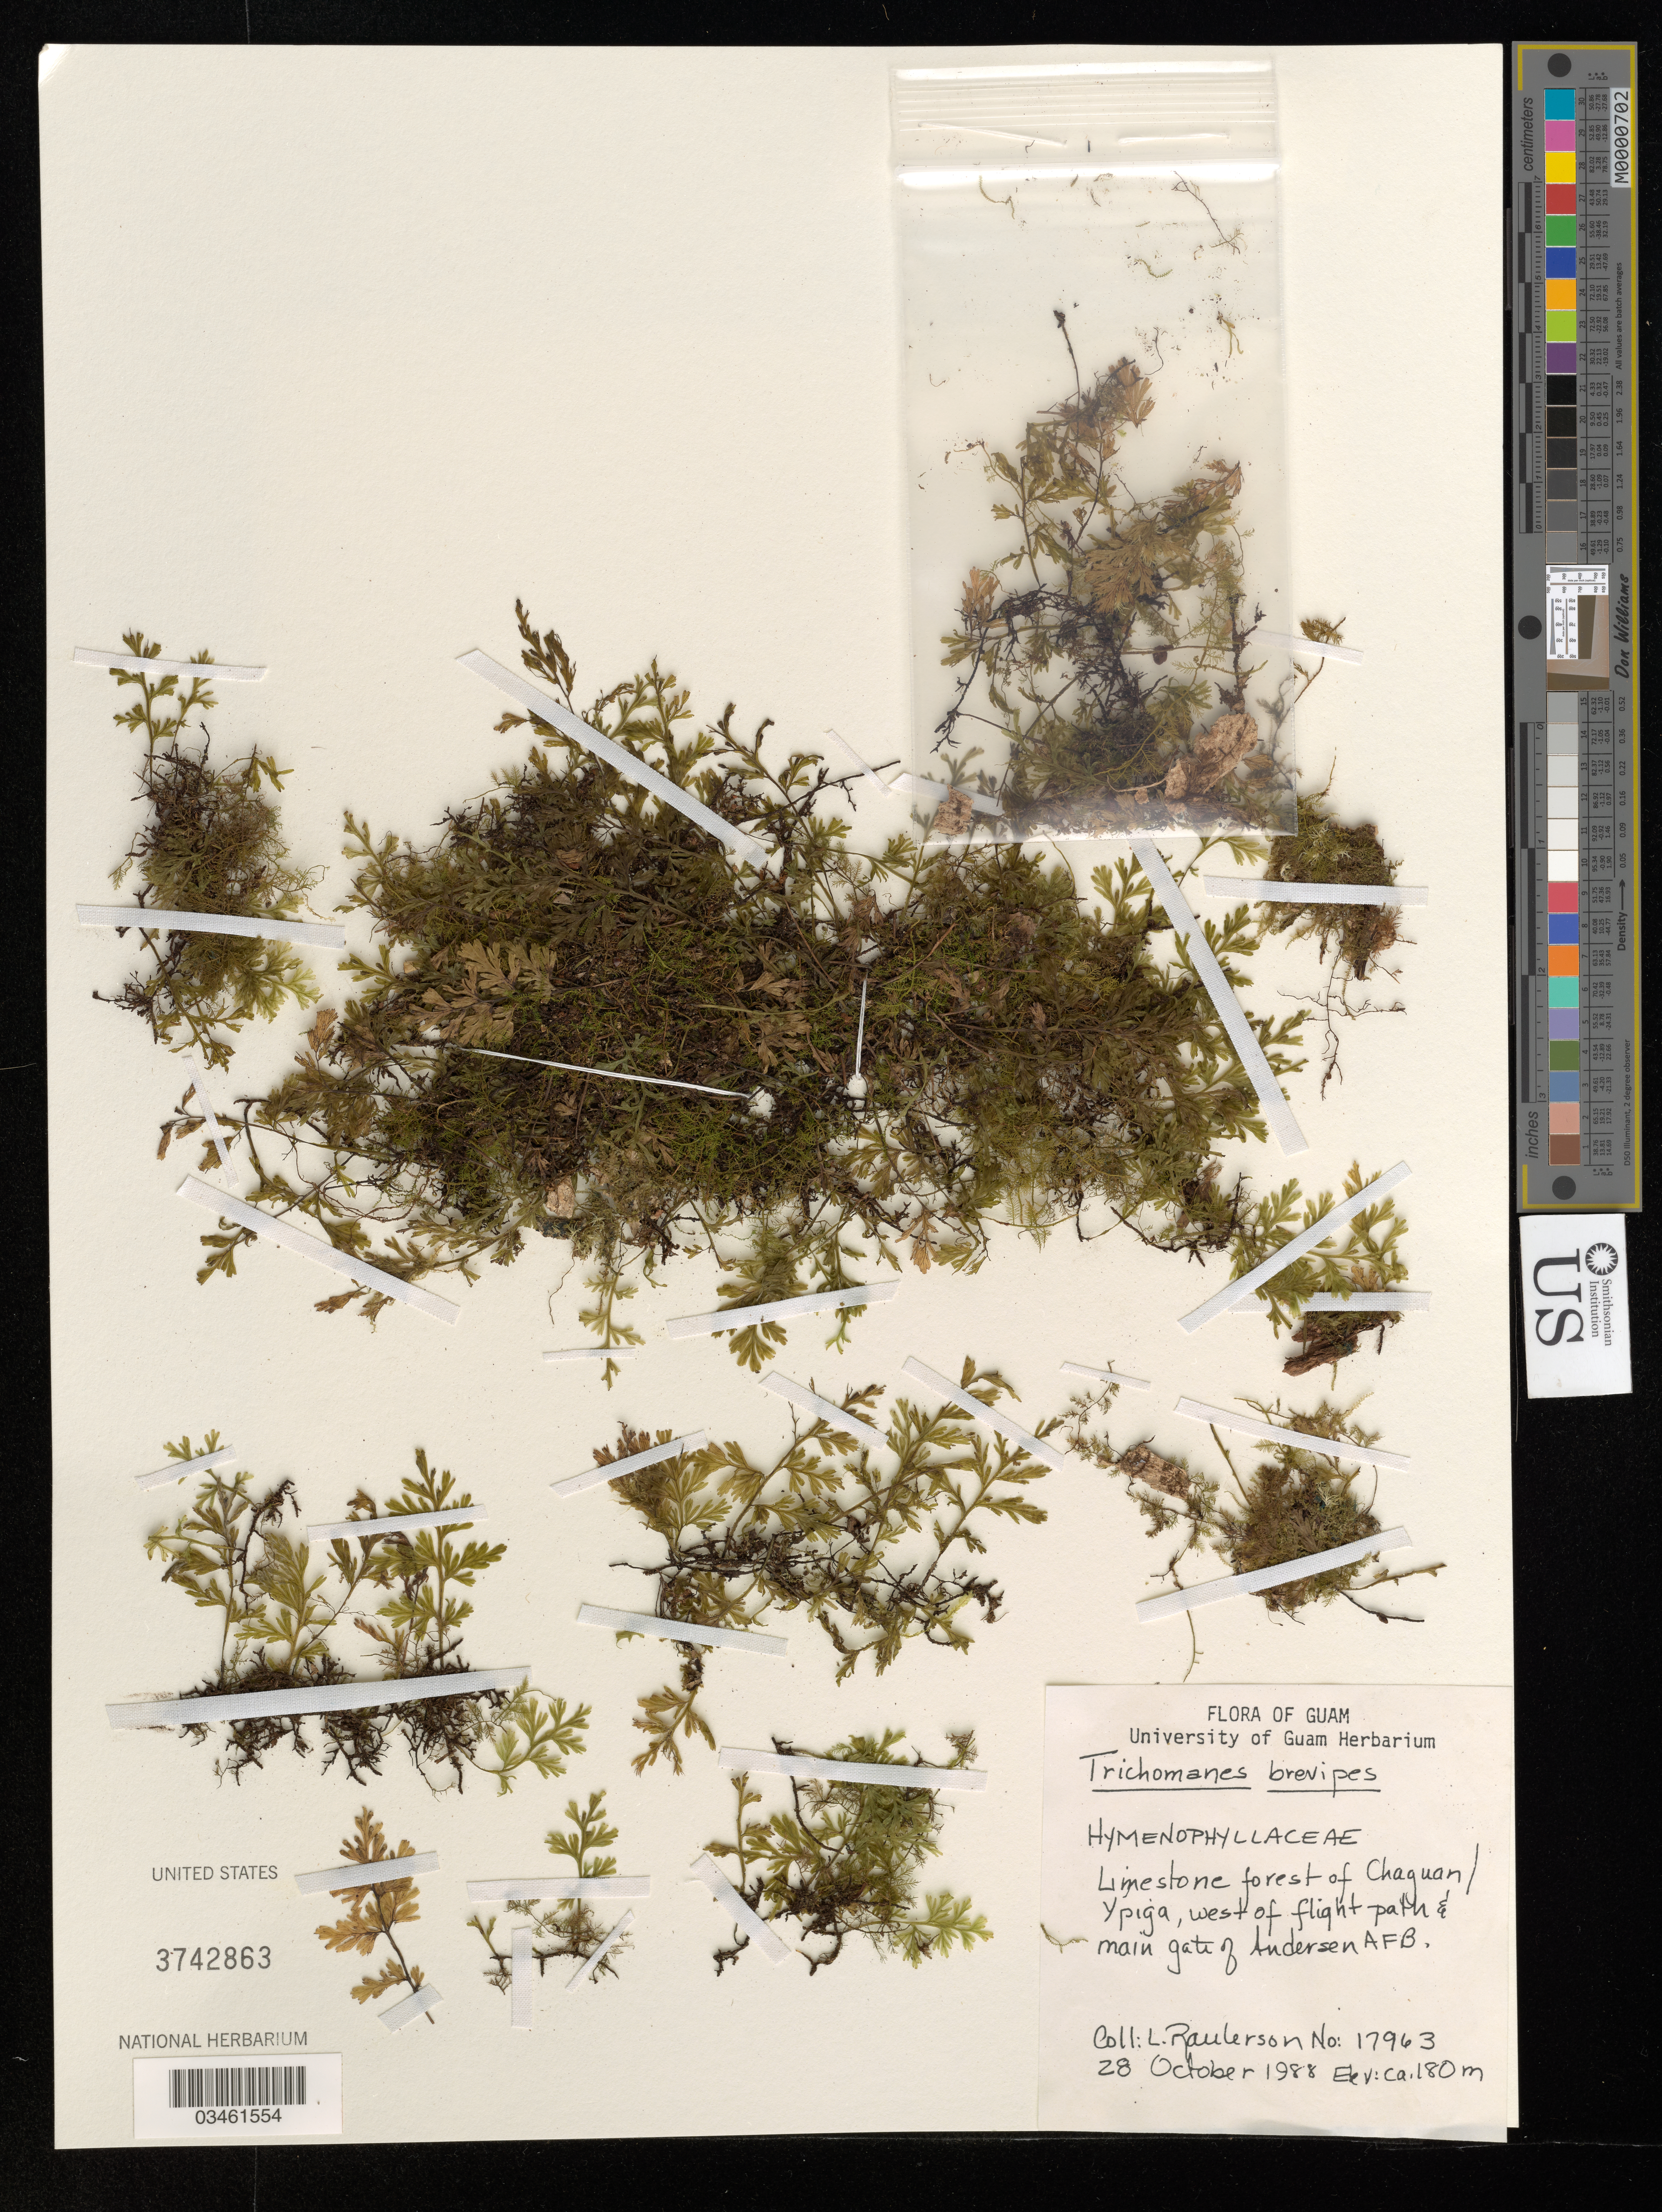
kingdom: Plantae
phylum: Tracheophyta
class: Polypodiopsida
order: Hymenophyllales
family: Hymenophyllaceae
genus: Trichomanes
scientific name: Trichomanes christii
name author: Copel.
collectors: L. Raulerson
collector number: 17963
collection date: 1988-10-28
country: Guam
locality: Limestone forest of Chaguan/Ypiga, west of flight path & main gate of Andersen AFB.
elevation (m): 180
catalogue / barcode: US 3742863